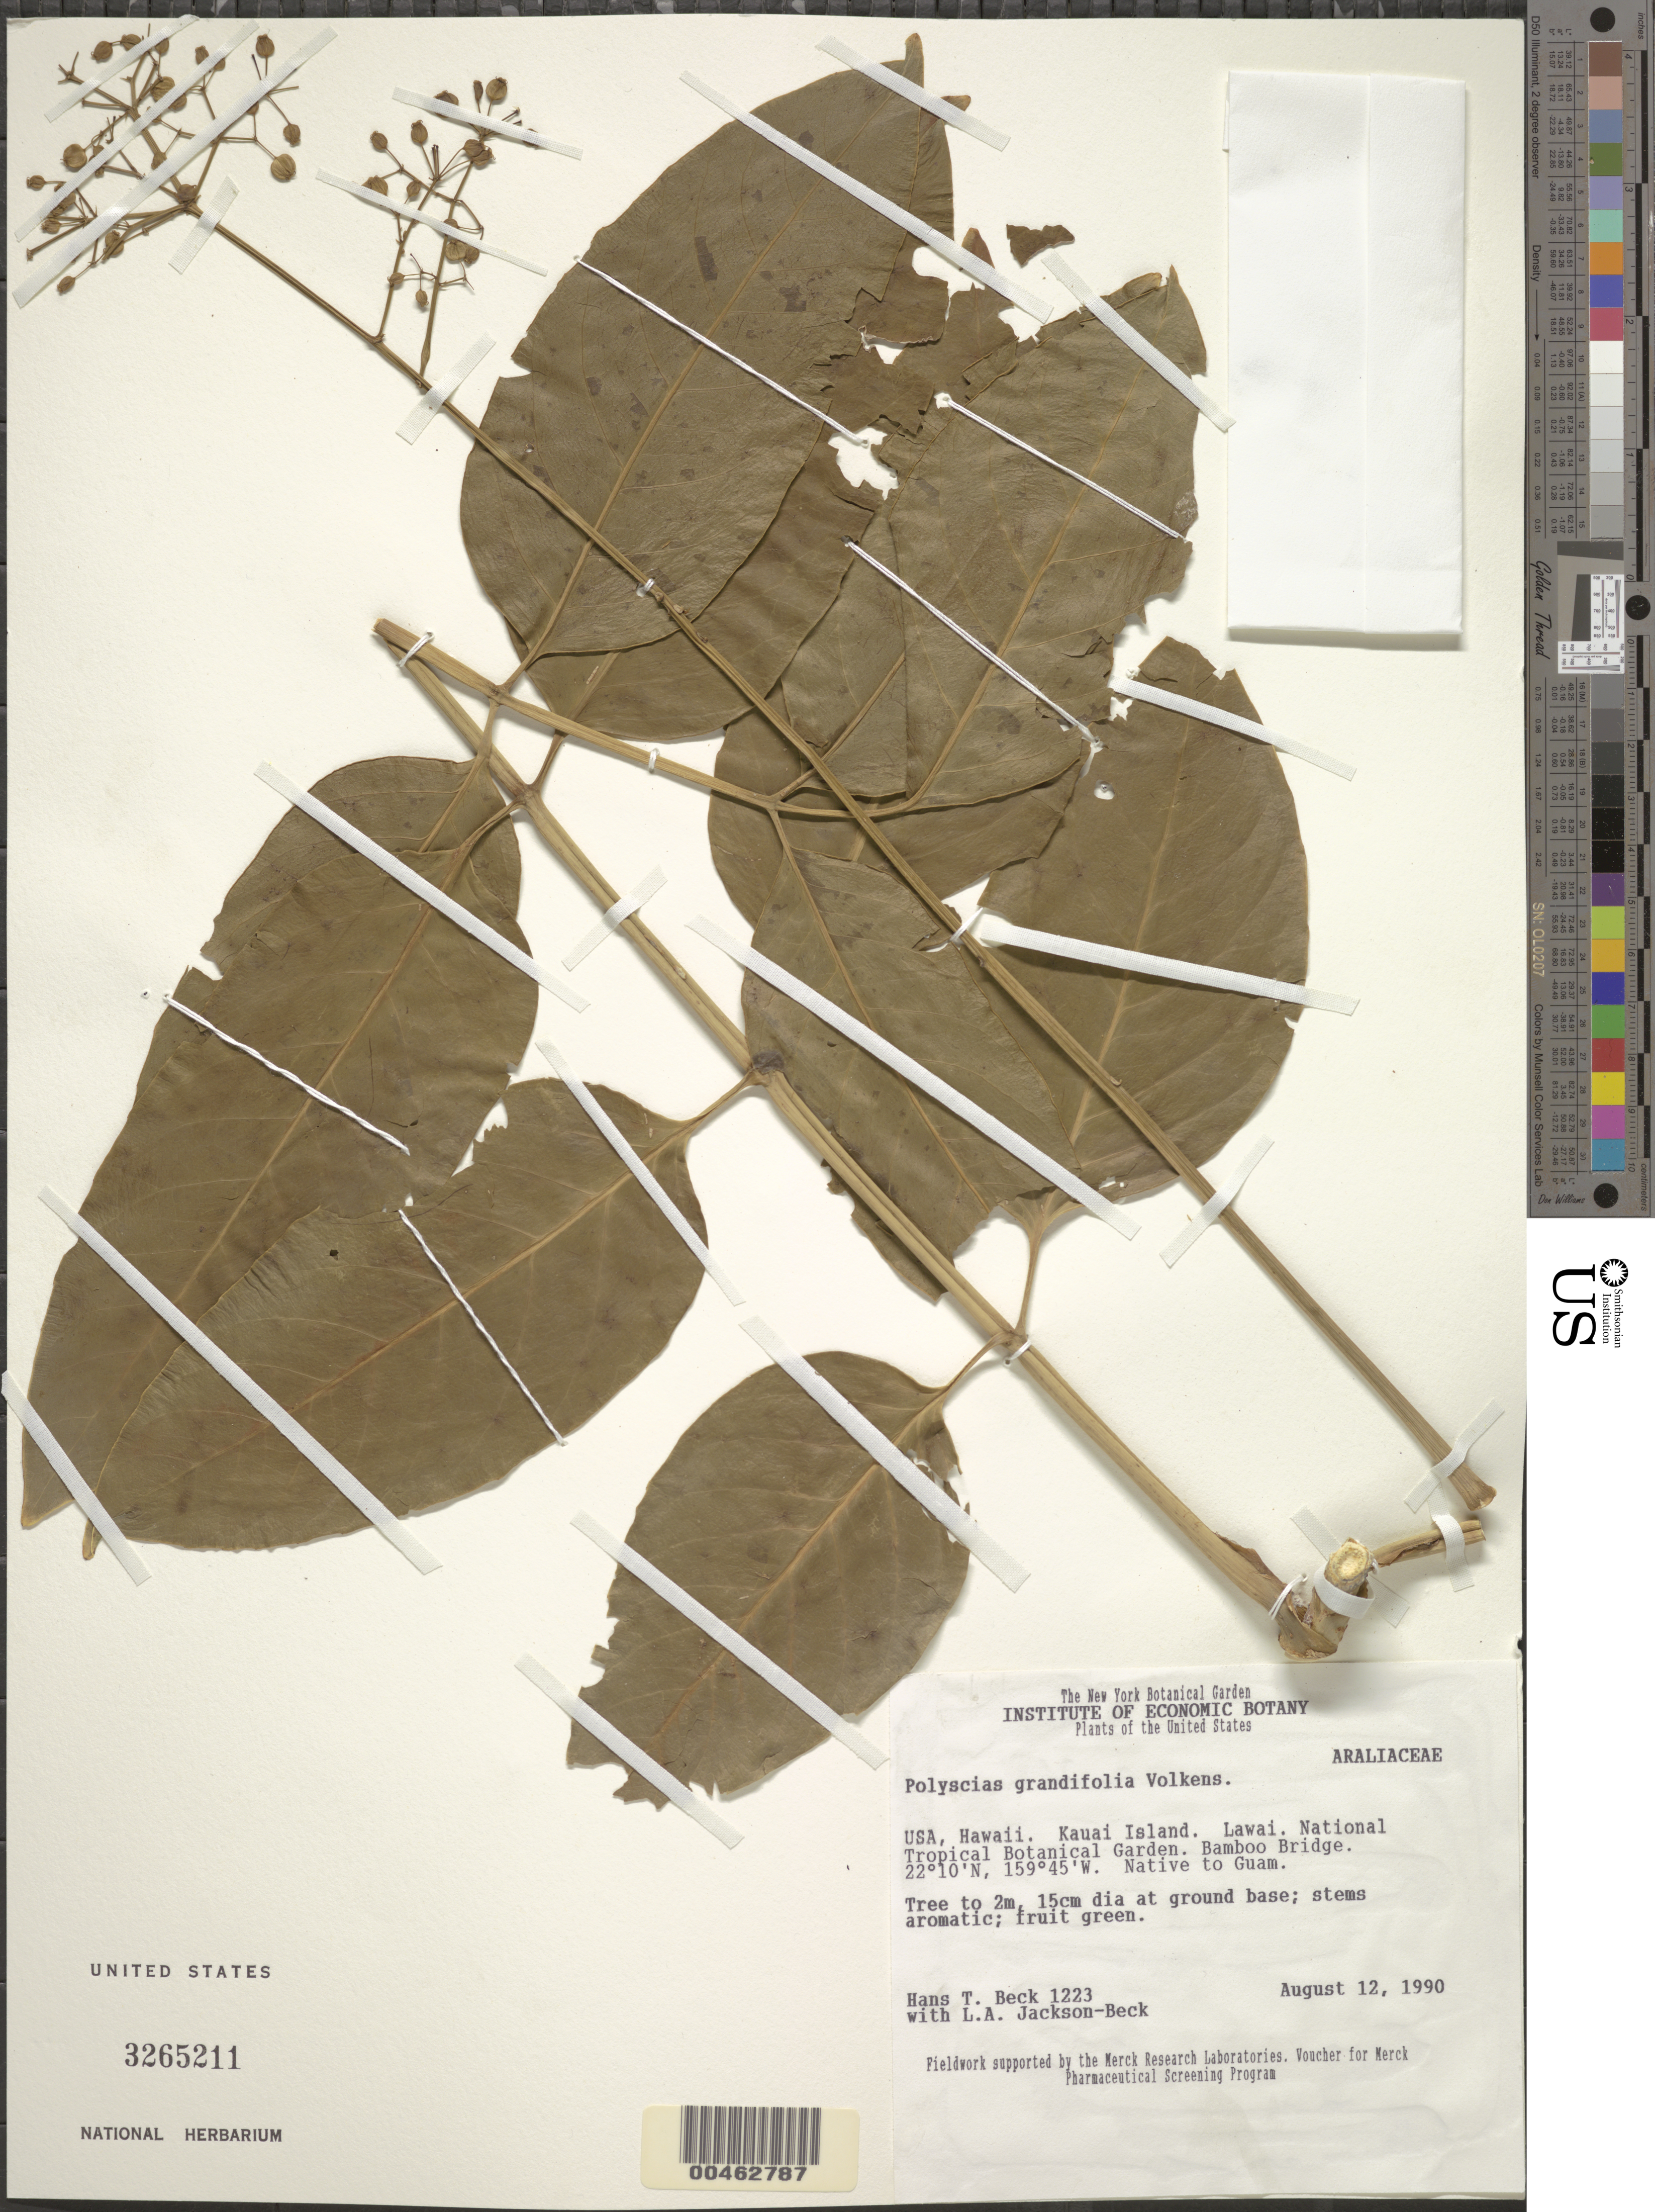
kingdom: Plantae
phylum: Tracheophyta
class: Magnoliopsida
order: Apiales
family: Araliaceae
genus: Polyscias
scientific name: Polyscias macgillivrayi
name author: Harms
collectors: H. T. Beck & L. Jackson-Beck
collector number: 1223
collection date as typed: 12 Aug 1990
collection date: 1990-08-12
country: United States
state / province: Hawaii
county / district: Kauai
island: Kaua'i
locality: Lawai. National Tropical Botanical Garden. Bamboo Bridge.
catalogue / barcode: US 3265211